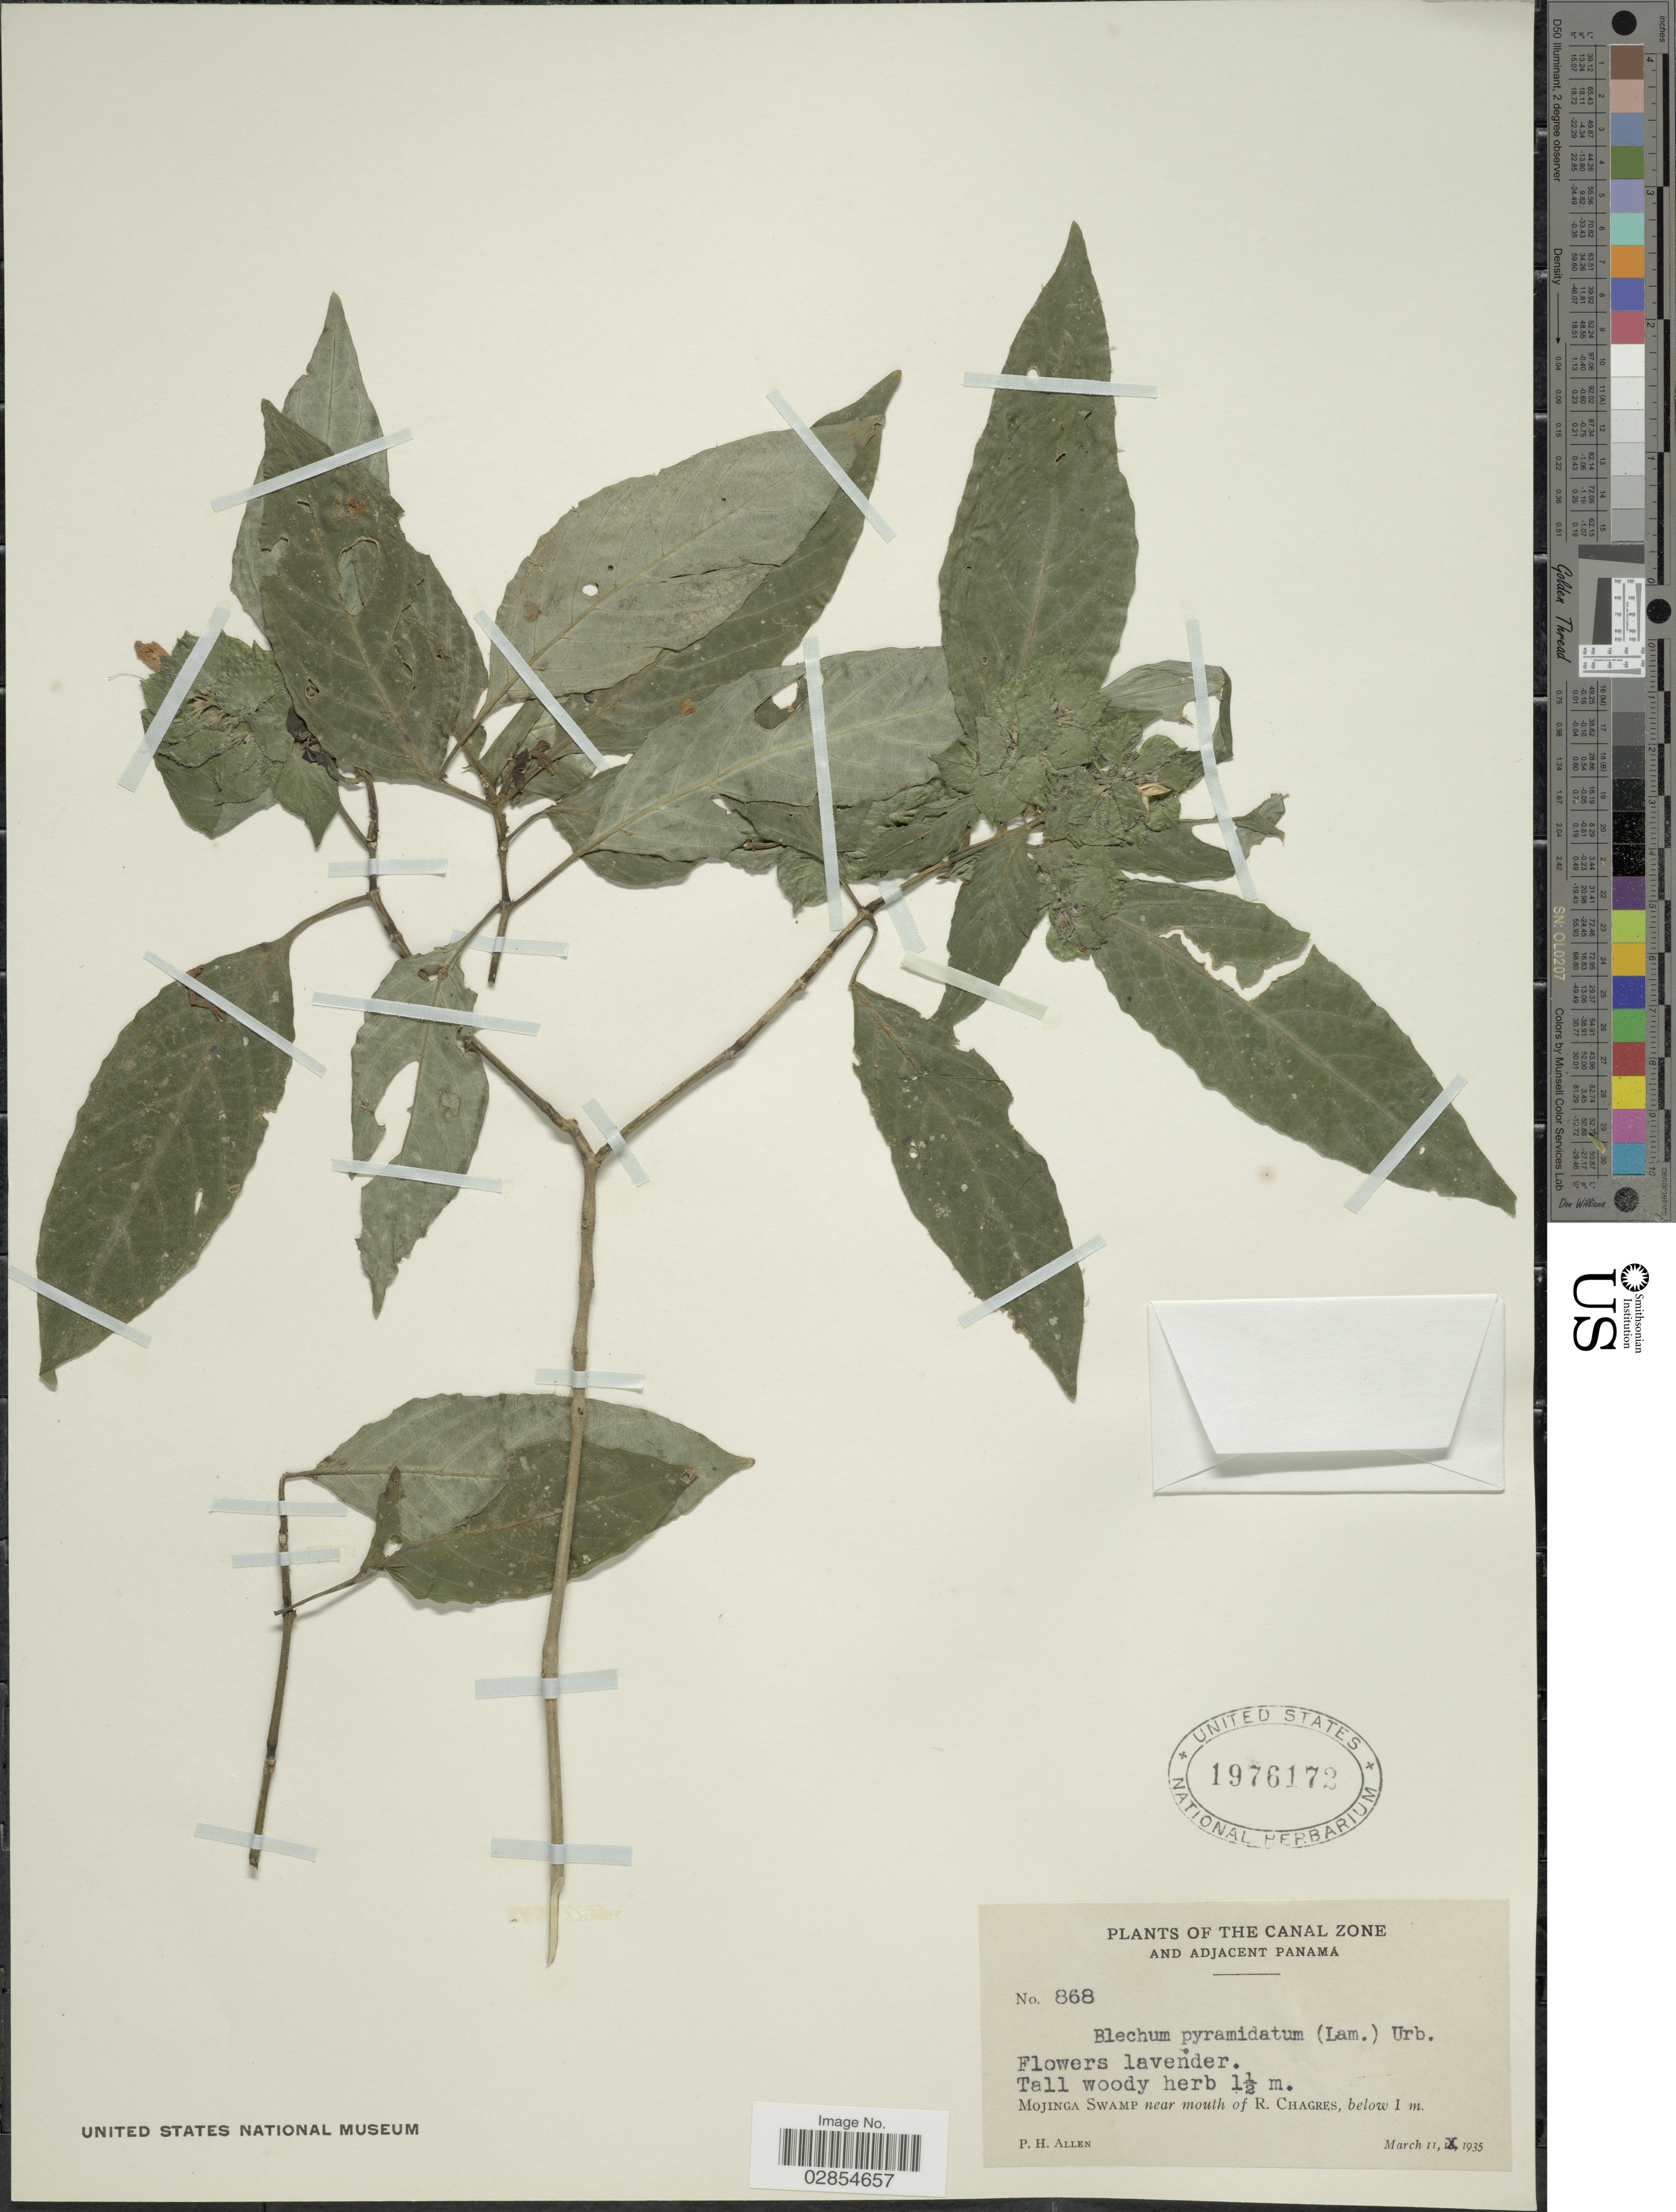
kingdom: Plantae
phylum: Tracheophyta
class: Magnoliopsida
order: Lamiales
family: Acanthaceae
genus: Blechum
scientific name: Blechum pyramidatum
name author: (Lam.) Urb.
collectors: P. H. Allen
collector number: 868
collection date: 1935-03-11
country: Panama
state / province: Colón / Panamá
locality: Canal Zone and adjacent Panama. Mojinga swamp near mouth of R. Chagres.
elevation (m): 1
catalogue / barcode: US 1976172